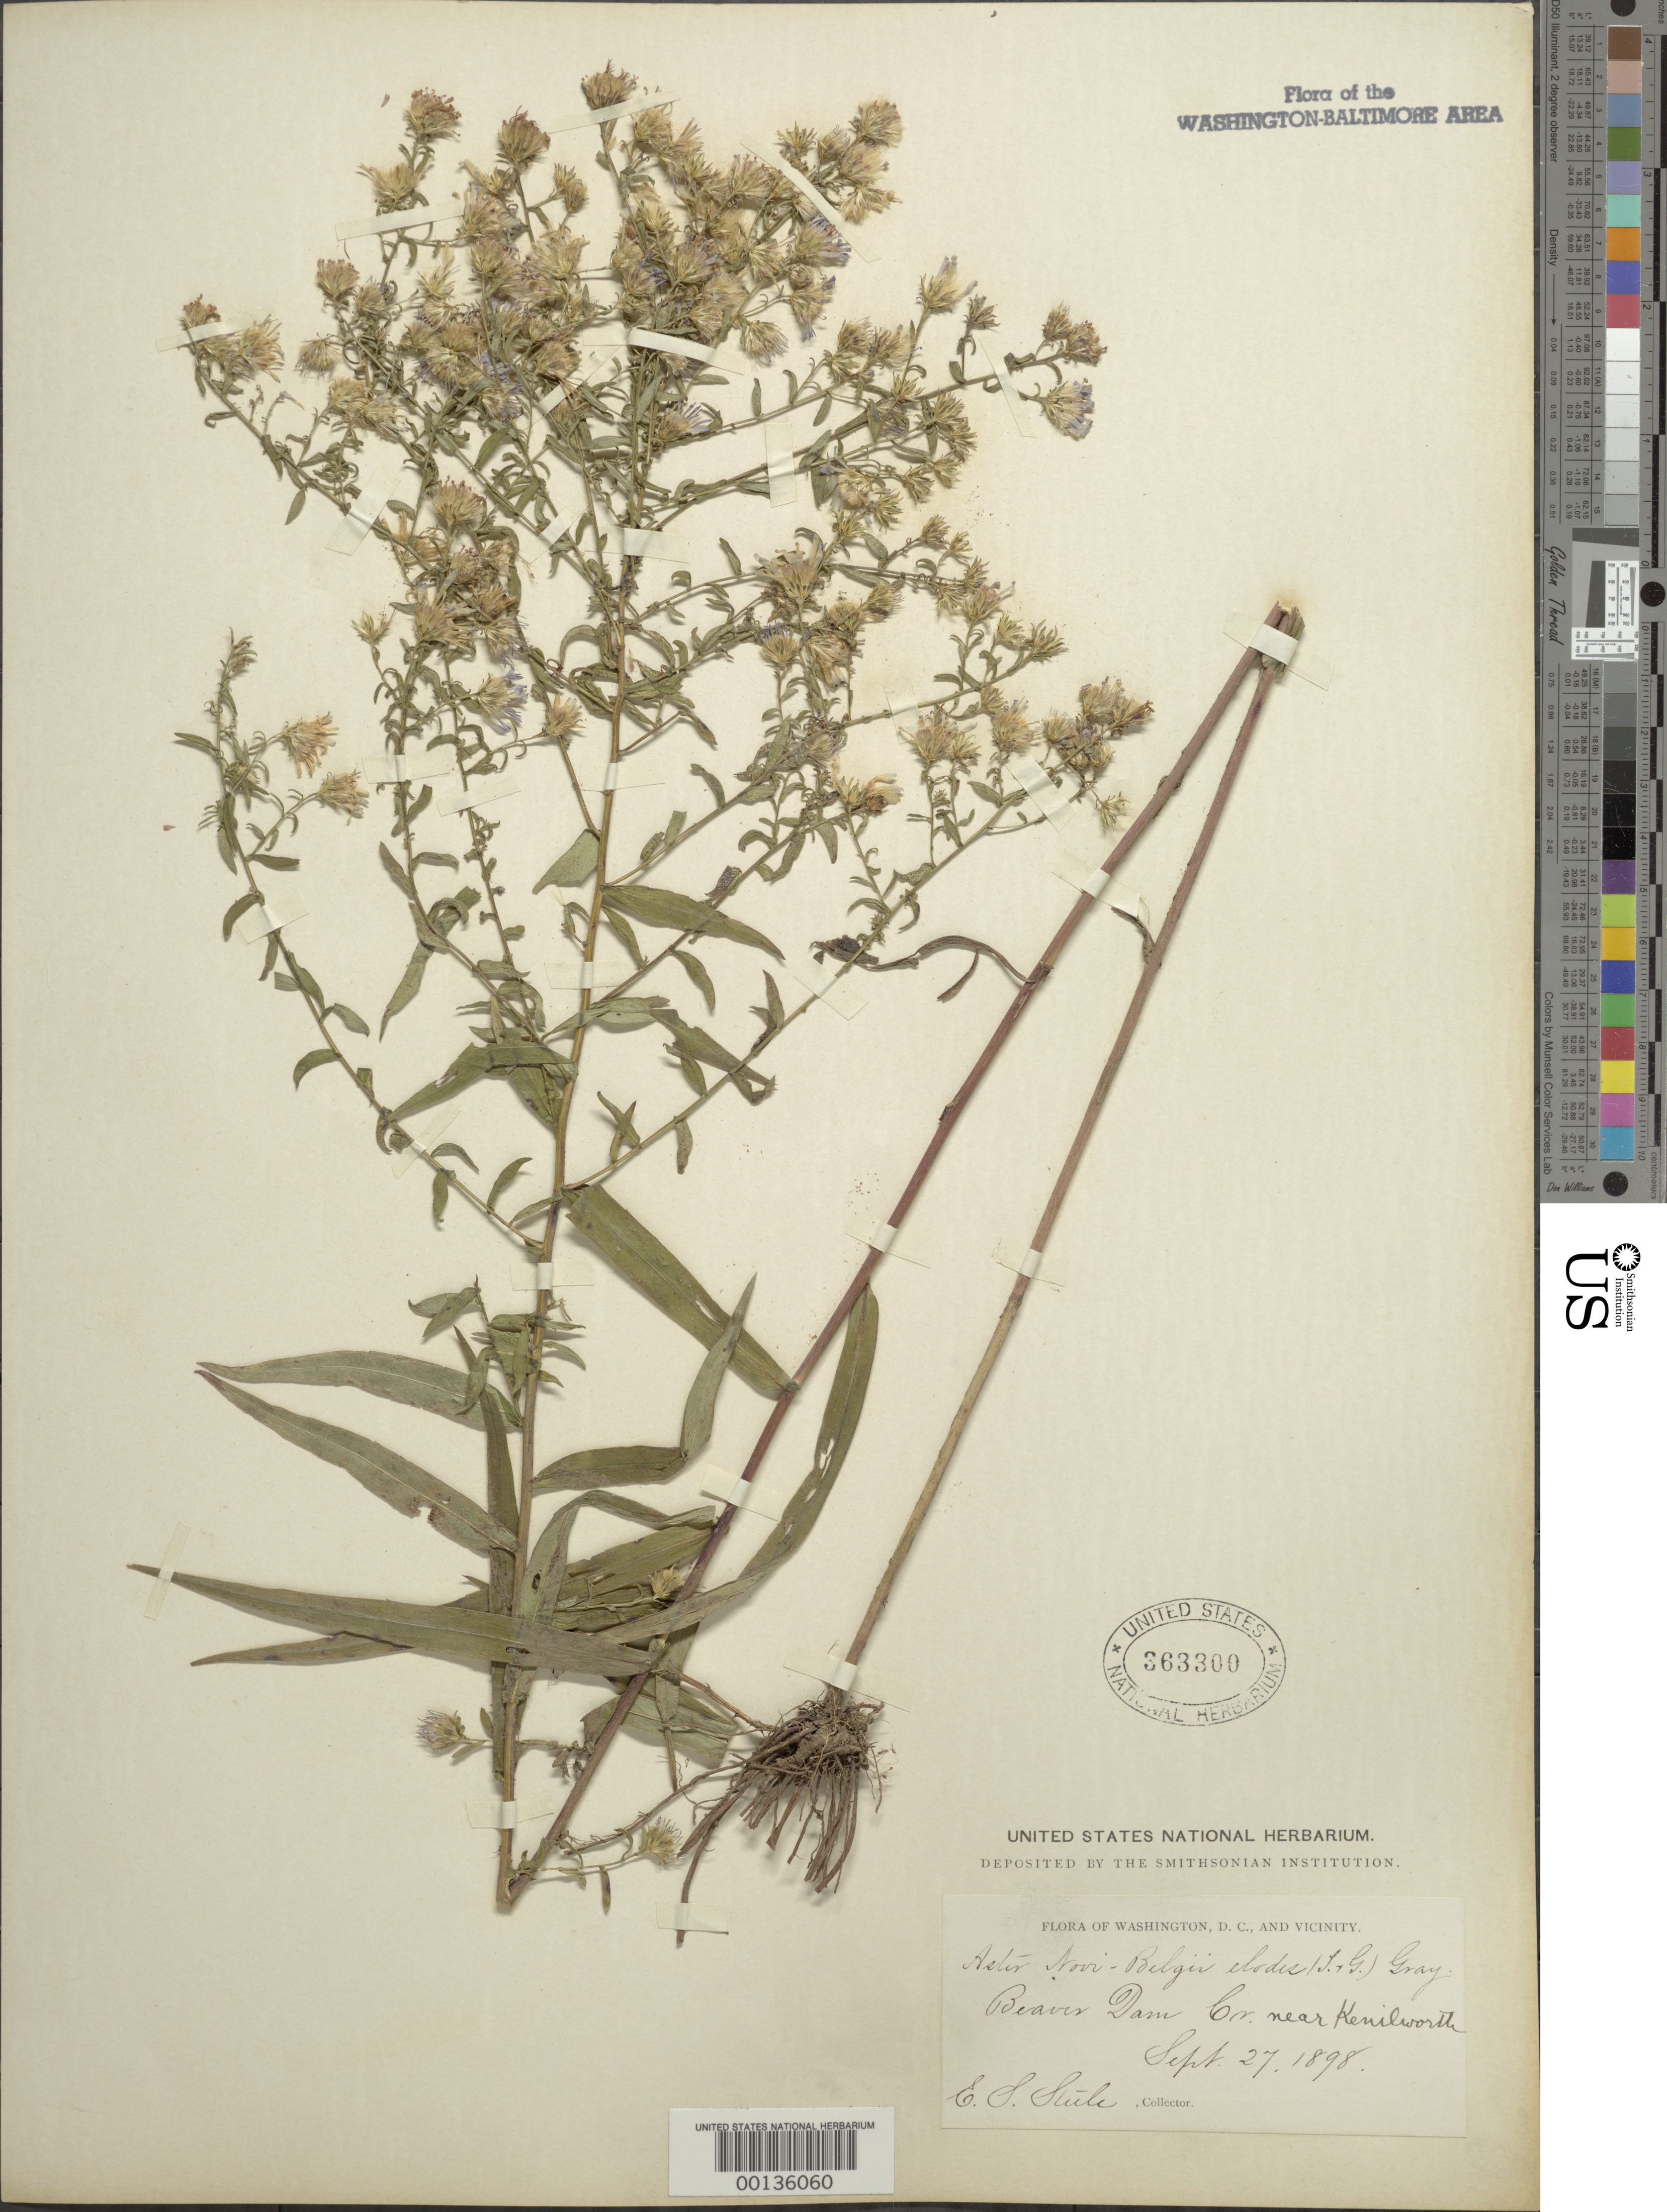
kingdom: Plantae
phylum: Tracheophyta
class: Magnoliopsida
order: Asterales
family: Asteraceae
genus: Symphyotrichum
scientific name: Symphyotrichum novi-belgii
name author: (L.) G.L. Nesom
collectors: E. Steele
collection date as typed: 27 Sep 1898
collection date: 1898-09-27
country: United States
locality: Beaver Dam Creek near Kenilworth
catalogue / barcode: US 363300